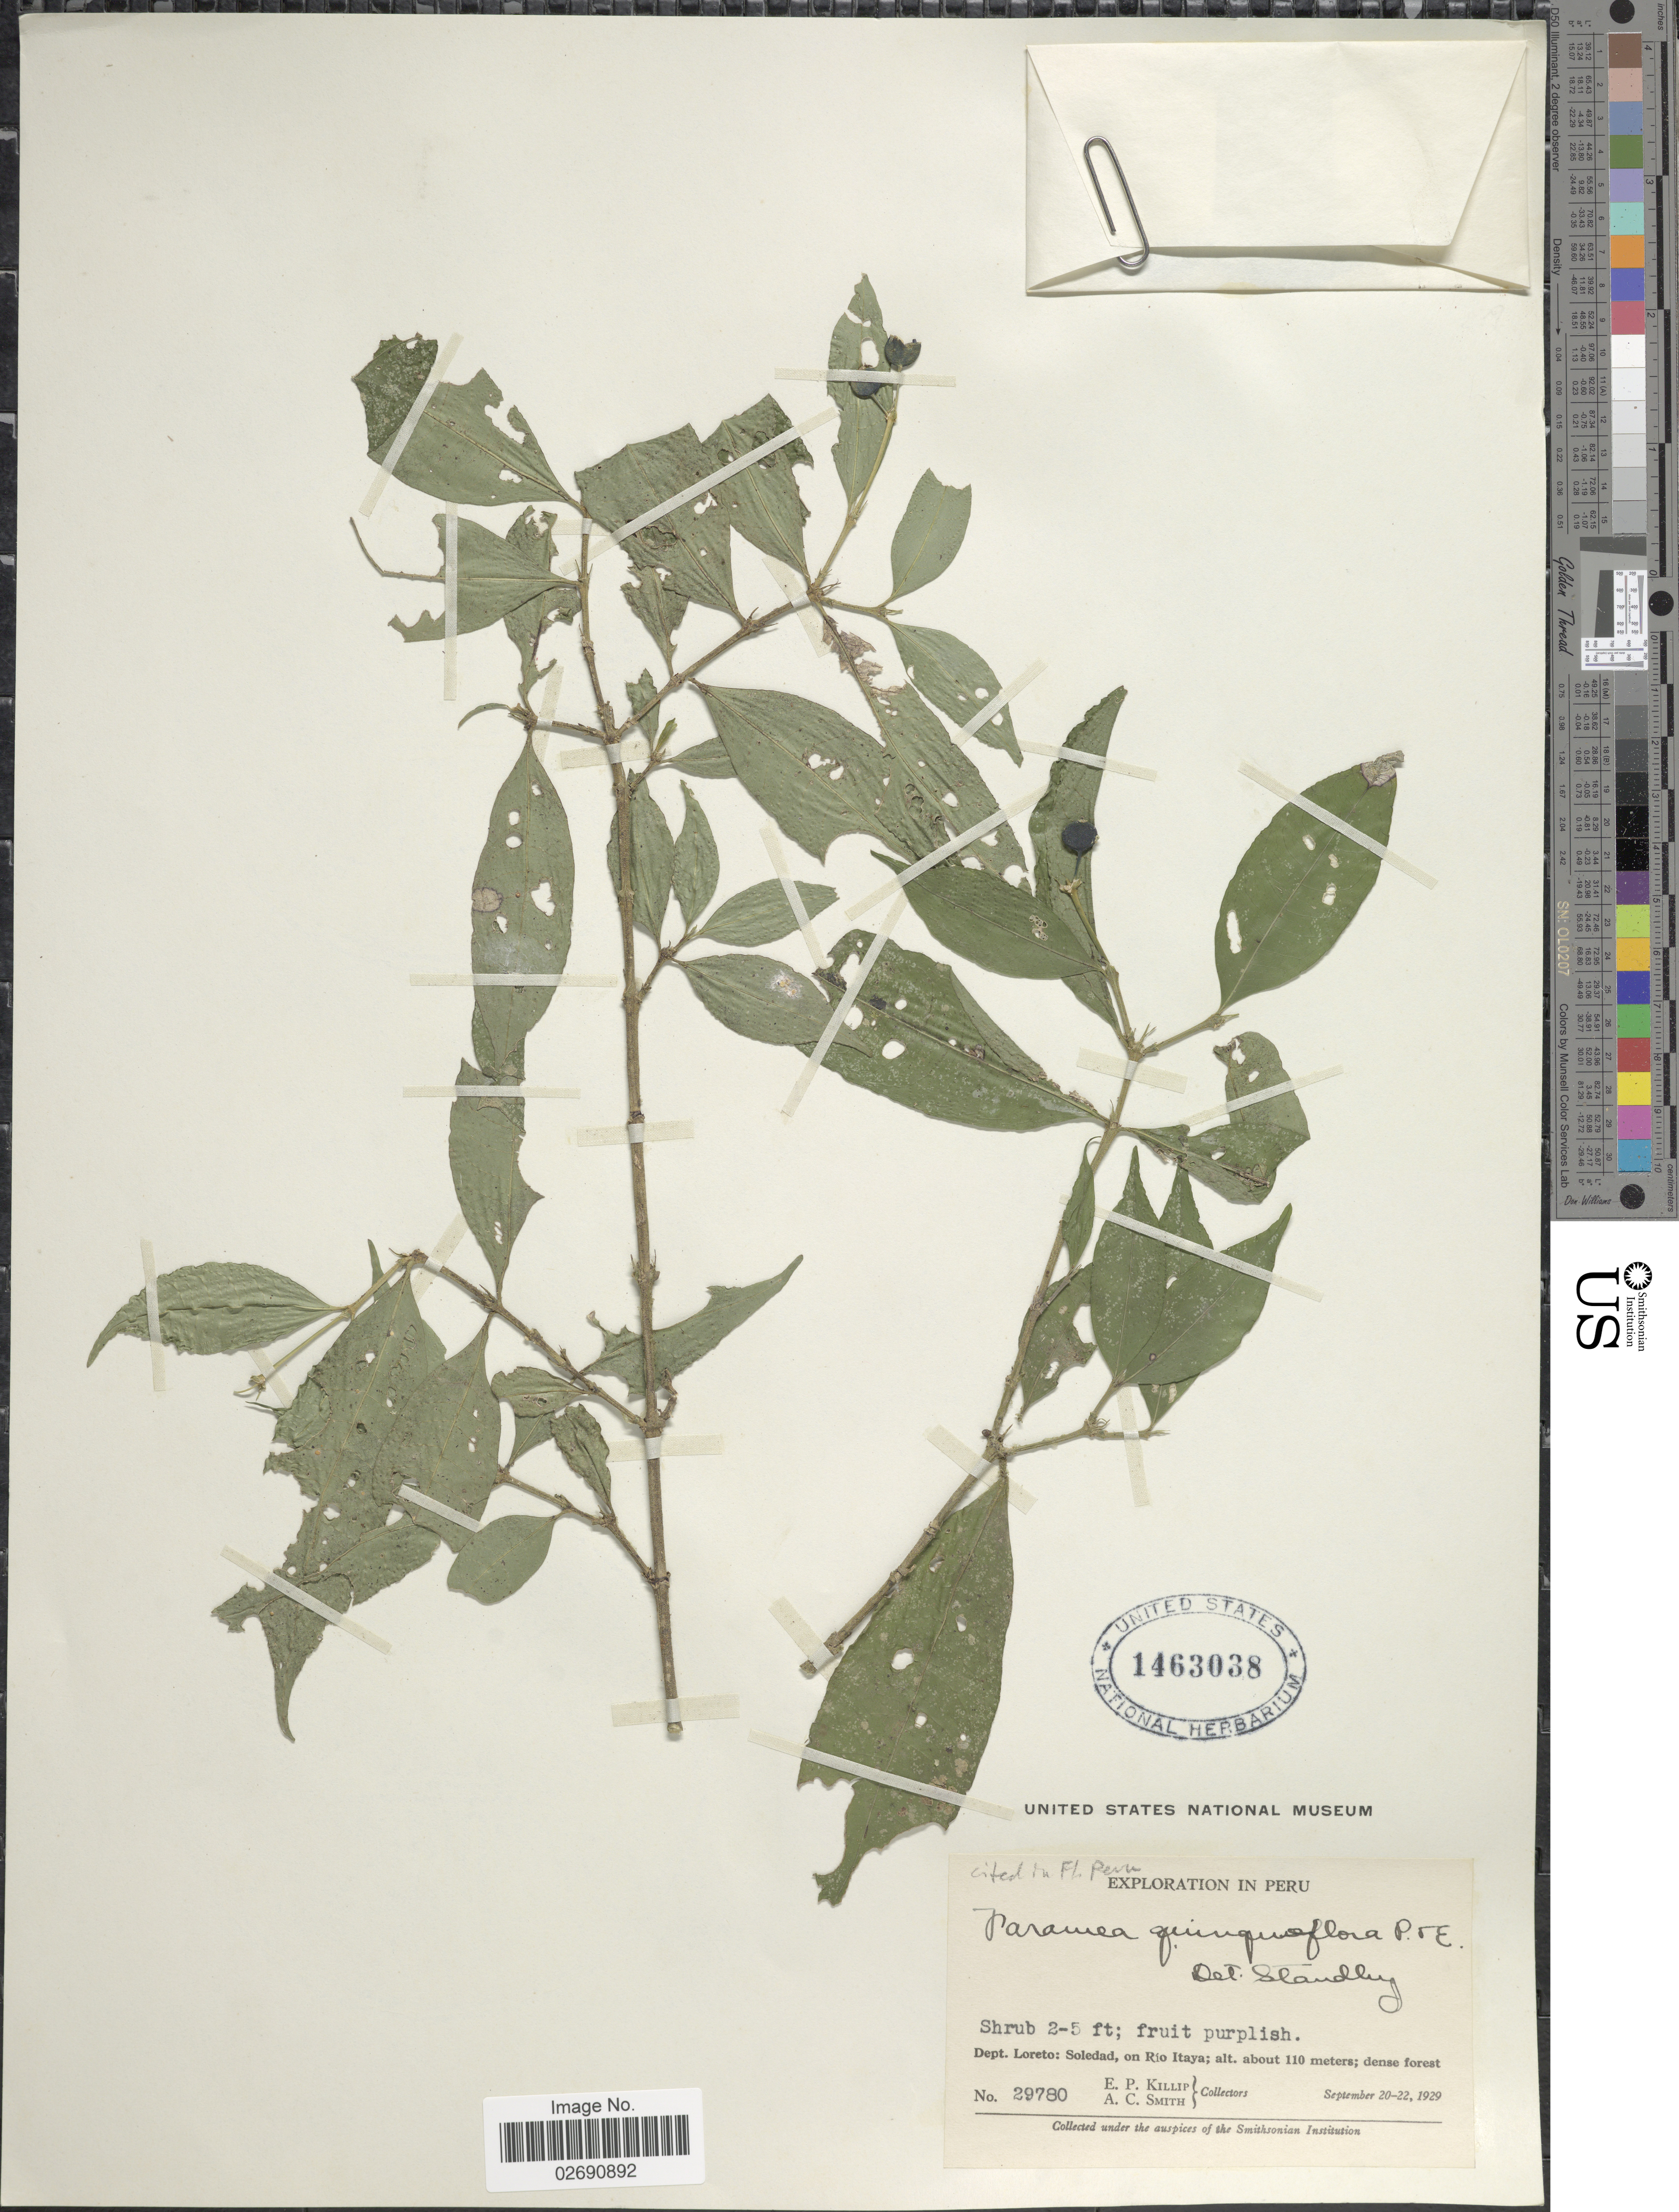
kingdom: Plantae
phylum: Tracheophyta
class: Magnoliopsida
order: Gentianales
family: Rubiaceae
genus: Faramea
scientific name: Faramea quinqueflora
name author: Poepp. & Endl.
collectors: E. P. Killip & A. C. Smith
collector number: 29780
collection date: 1929-09-20/1929-09-22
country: Peru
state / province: Loreto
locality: Soledad, on Rio Itaya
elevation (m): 110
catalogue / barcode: US 1463038